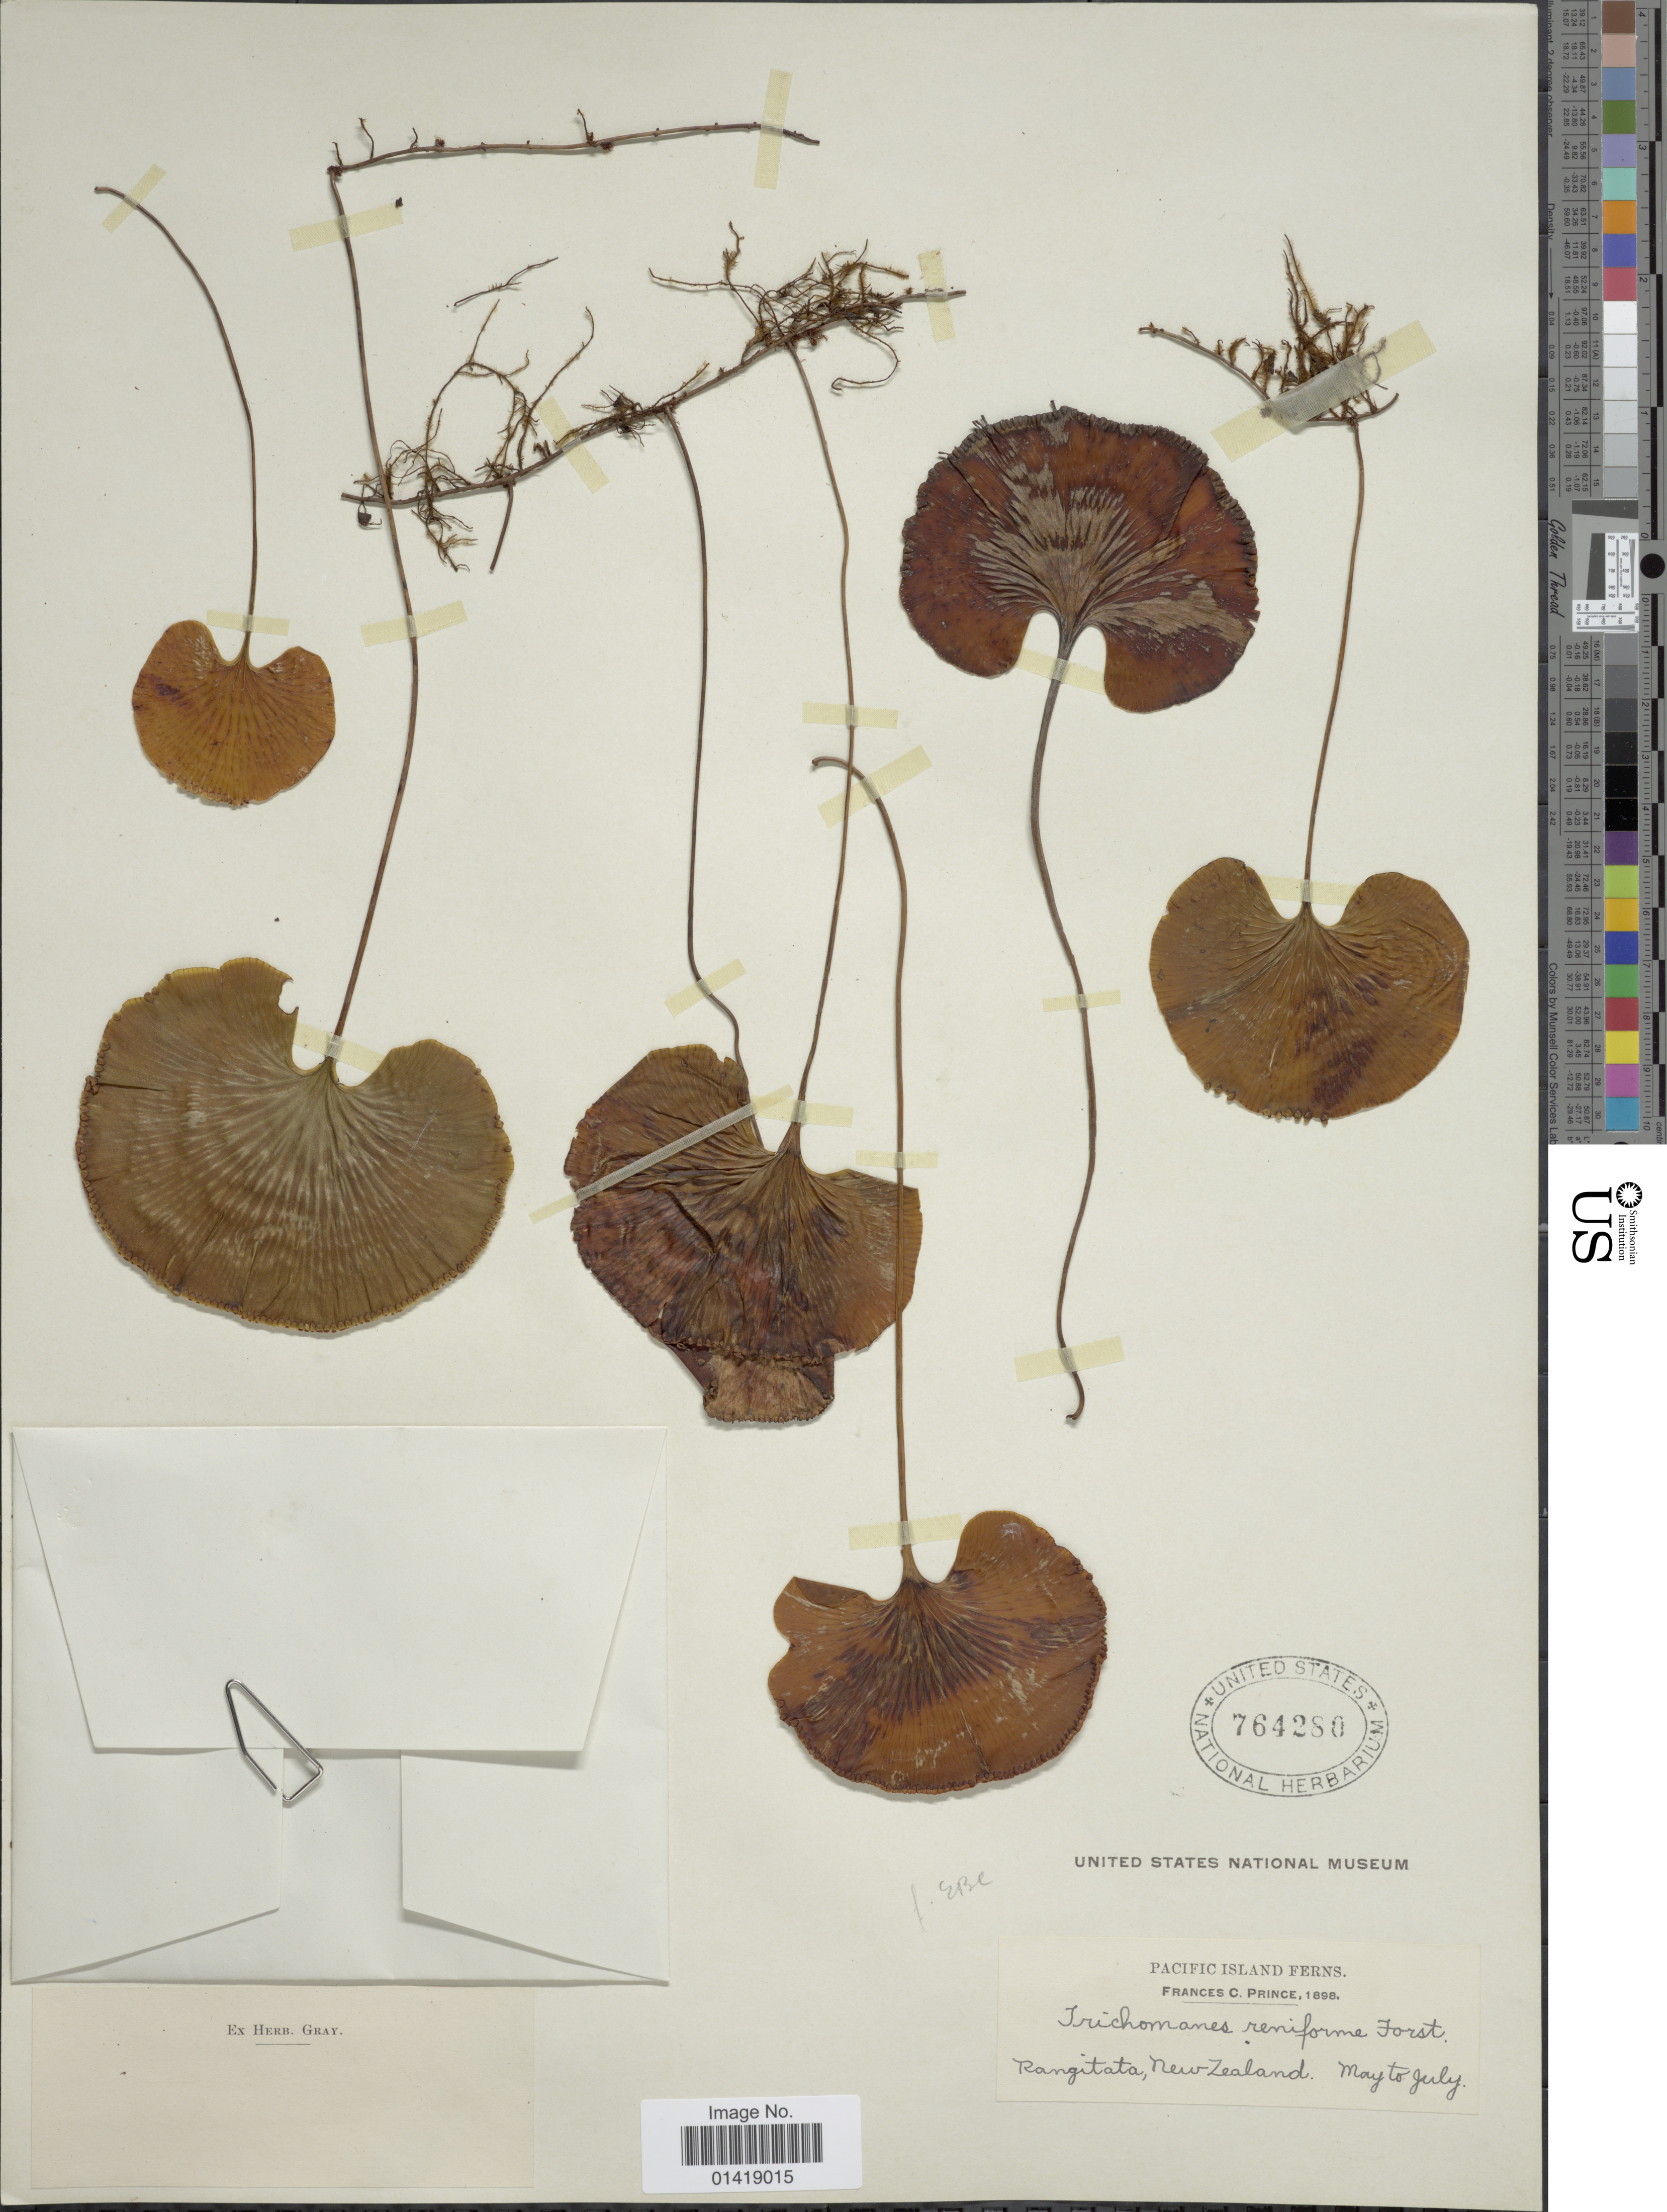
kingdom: Plantae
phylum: Tracheophyta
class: Polypodiopsida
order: Hymenophyllales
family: Hymenophyllaceae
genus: Hymenophyllum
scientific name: Hymenophyllum nephrophyllum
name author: Ebihara & K. Iwats.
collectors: F. Prince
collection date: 1898-05/1898-07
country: New Zealand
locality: Pacific Island, ferns Rangitata New Zealand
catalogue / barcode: US 764280